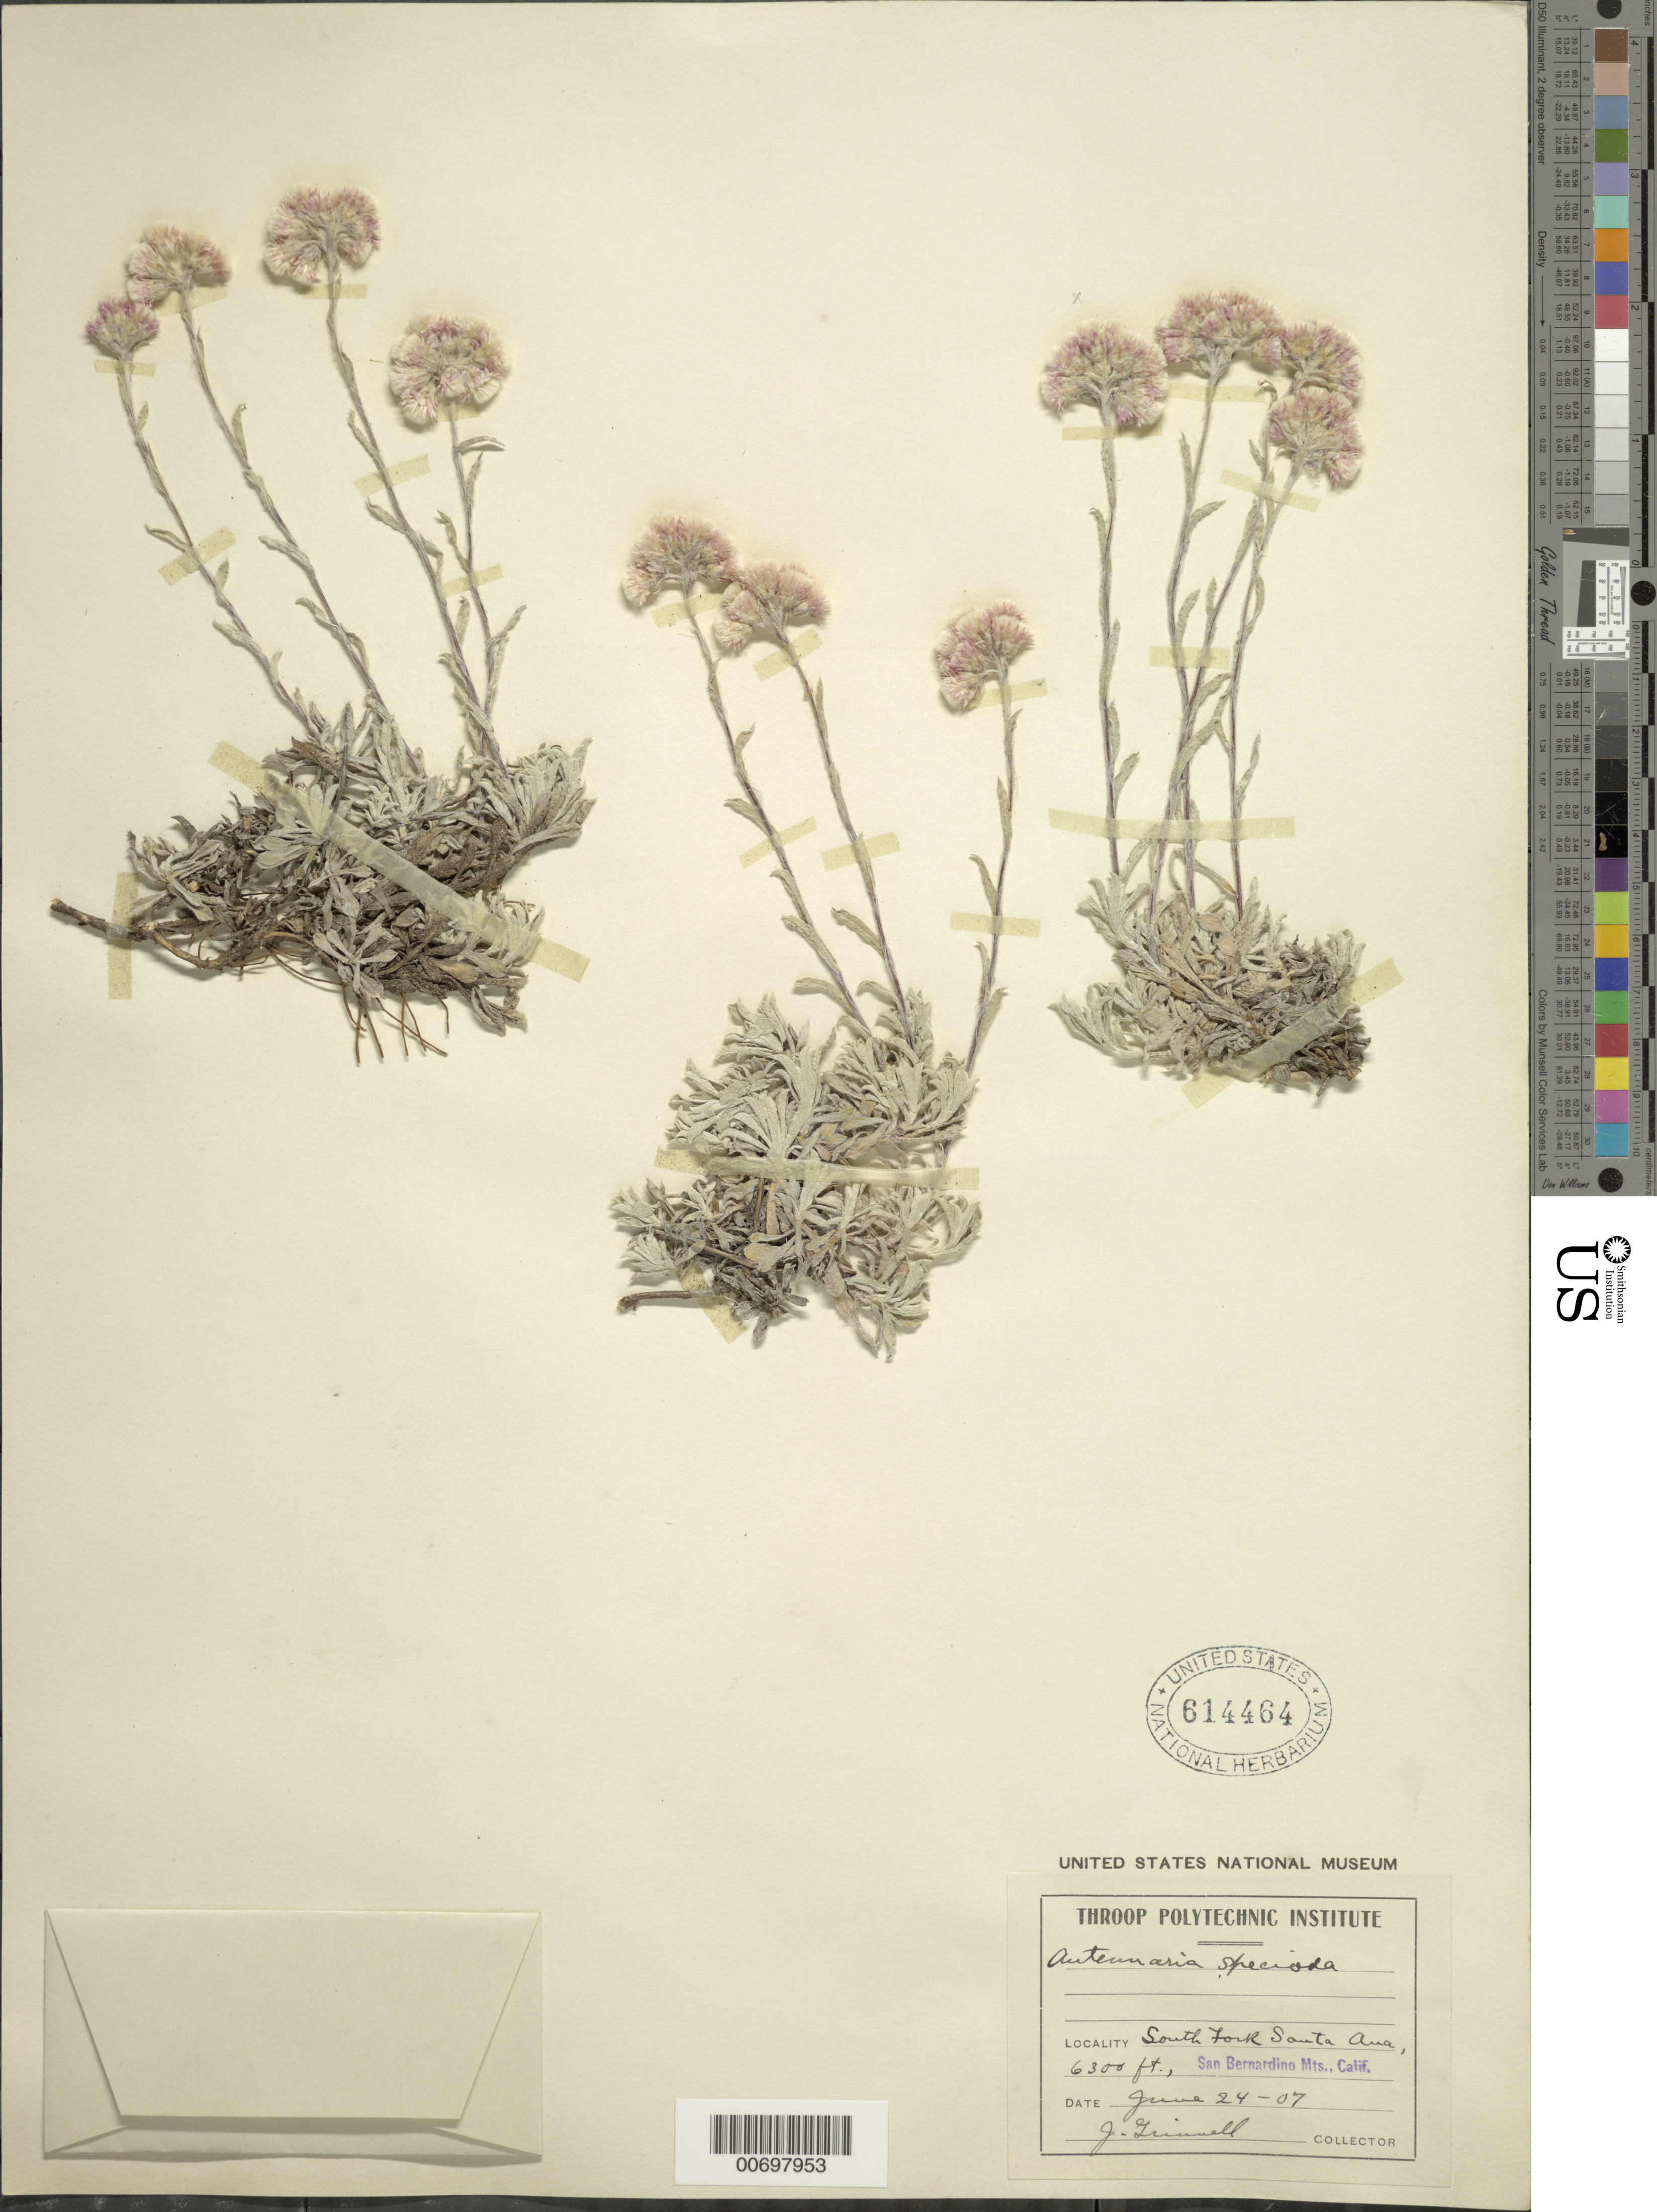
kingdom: Plantae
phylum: Tracheophyta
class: Magnoliopsida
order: Asterales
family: Asteraceae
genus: Antennaria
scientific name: Antennaria speciosa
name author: E.E. Nelson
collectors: J. Grinnell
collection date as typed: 24 Jun 1907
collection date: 1907-06-24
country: United States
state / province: California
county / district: San Bernardino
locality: South Fork Santa Ana, San Bernardino Mts.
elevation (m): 1920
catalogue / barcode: US 614464